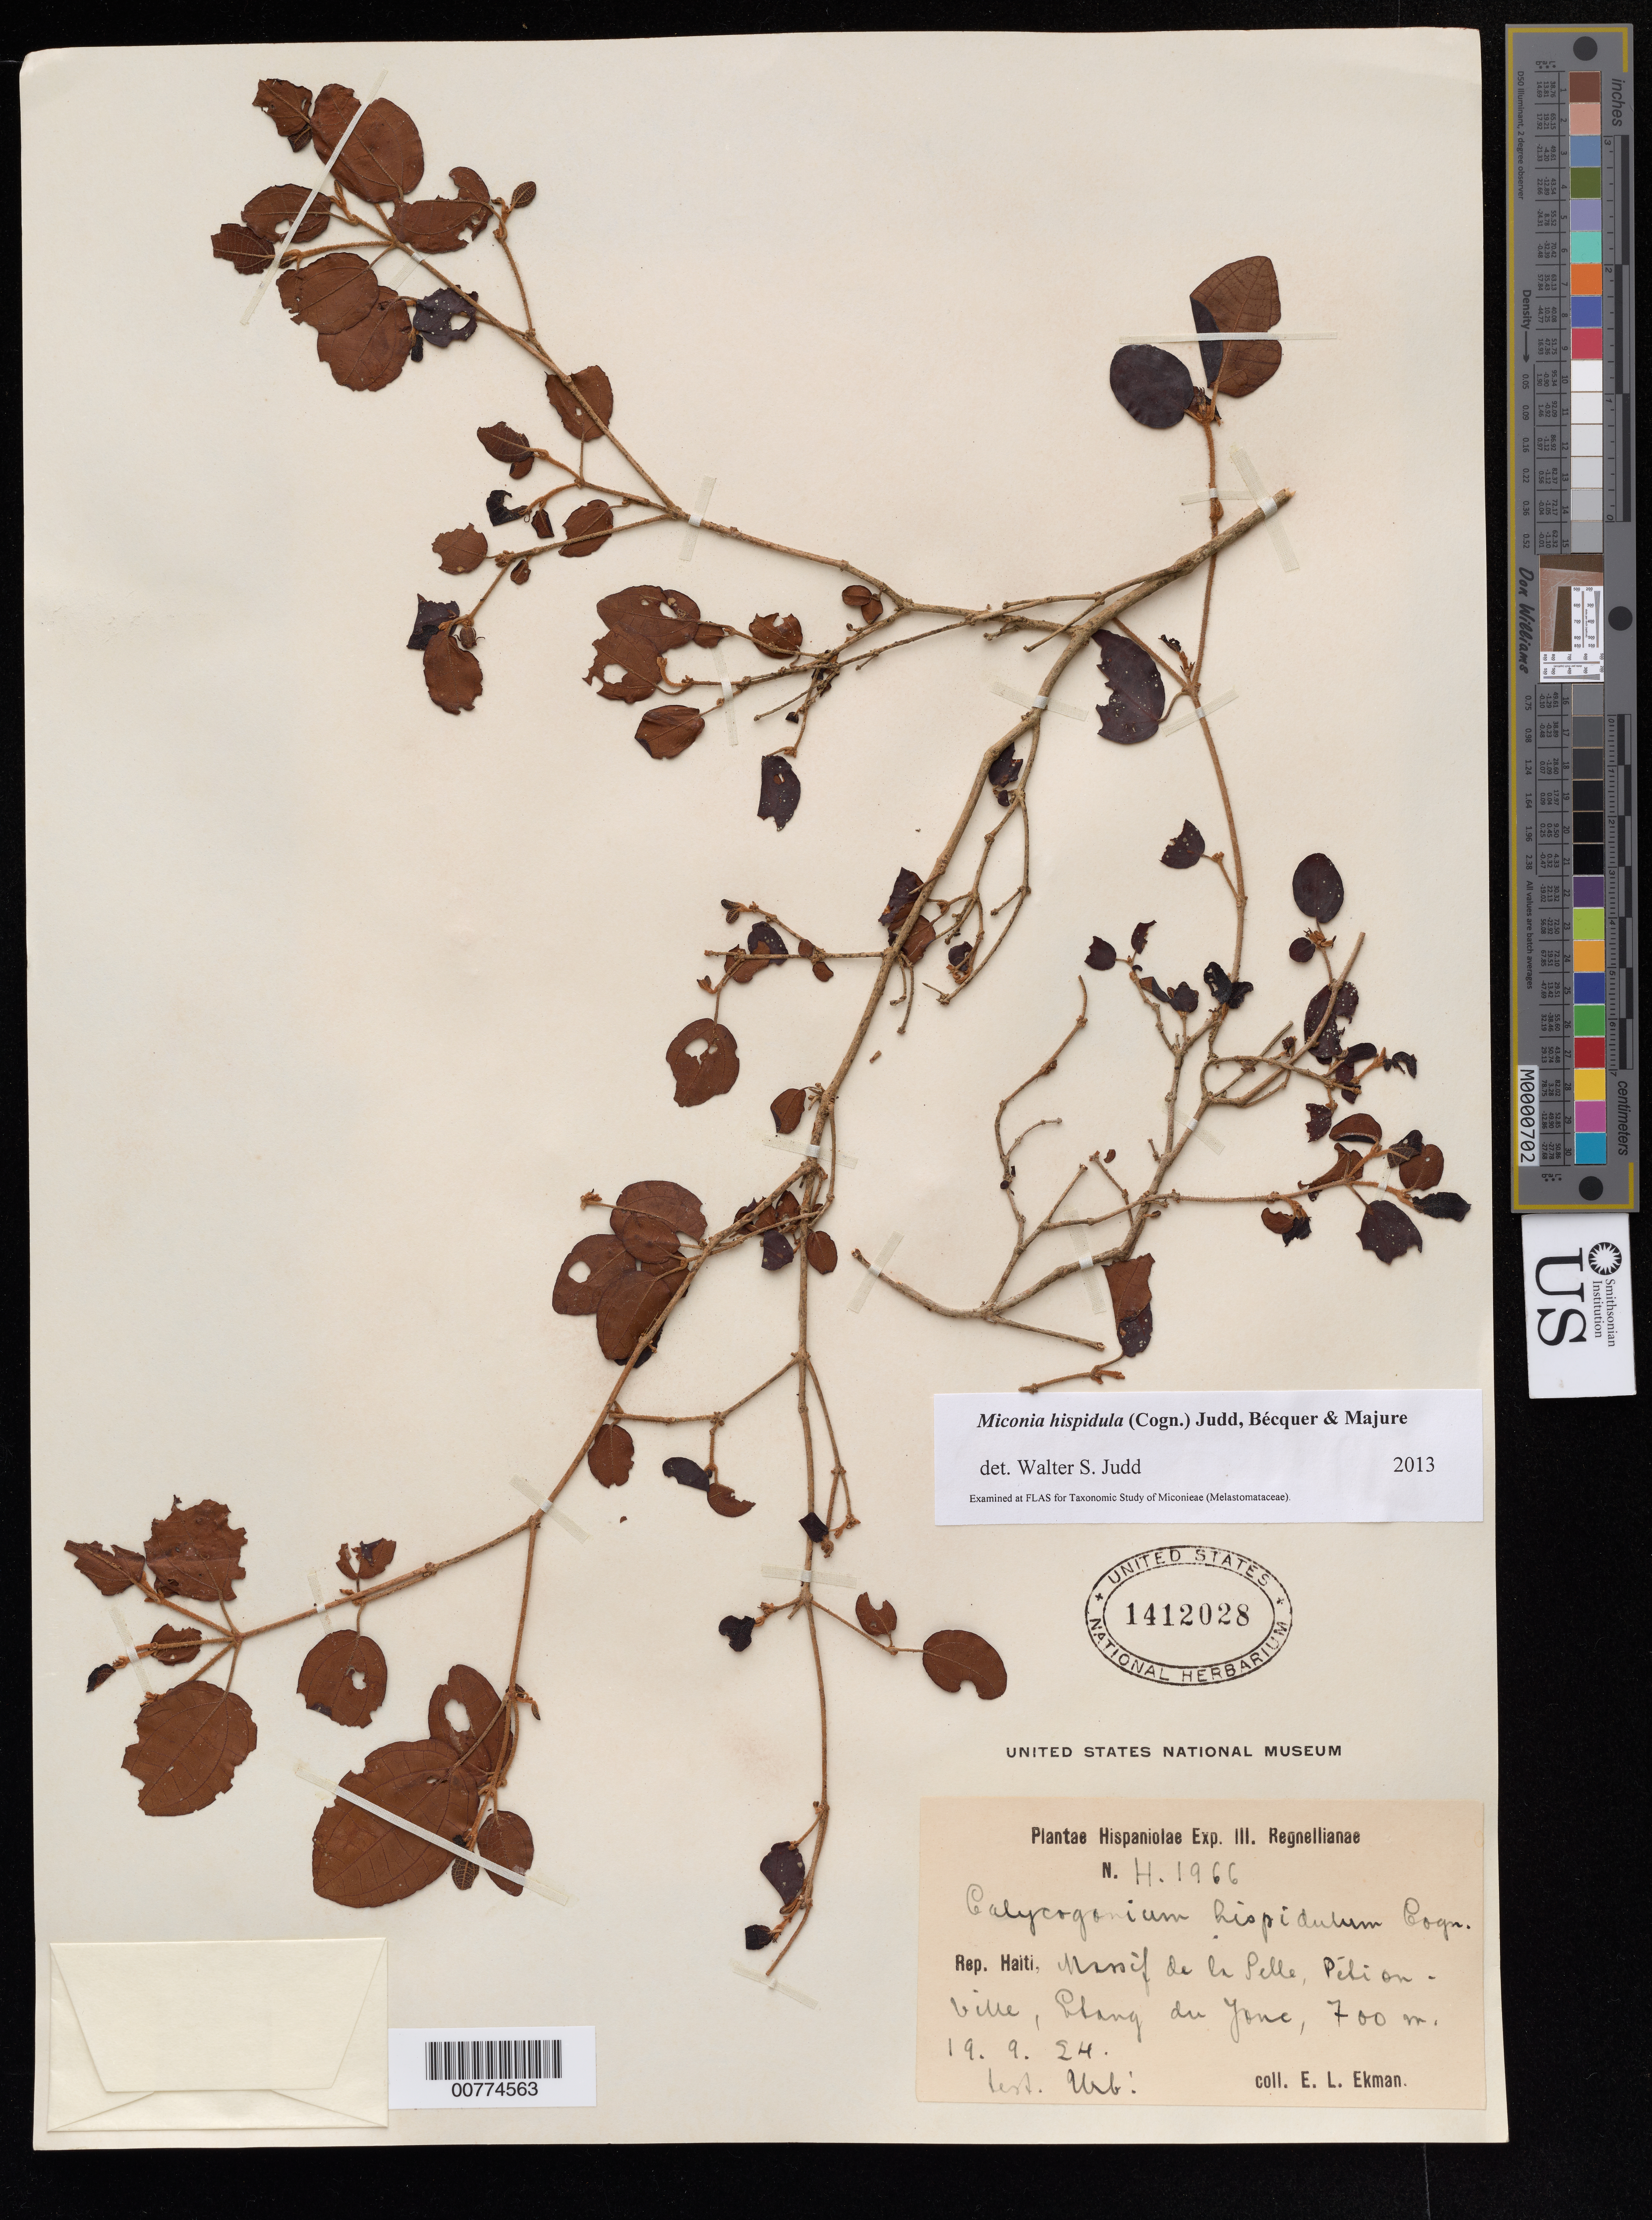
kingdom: Plantae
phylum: Tracheophyta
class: Magnoliopsida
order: Myrtales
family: Melastomataceae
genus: Miconia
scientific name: Miconia hispidula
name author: (Cogn.) Judd et al.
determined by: Judd, Walter S.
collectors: E. L. Ekman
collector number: H 1966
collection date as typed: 19 Sep 1924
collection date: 1924-09-19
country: Haiti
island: Hispaniola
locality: Massif de la Selle, Pétionville, Edany du Jone.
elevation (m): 700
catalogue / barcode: US 1412028